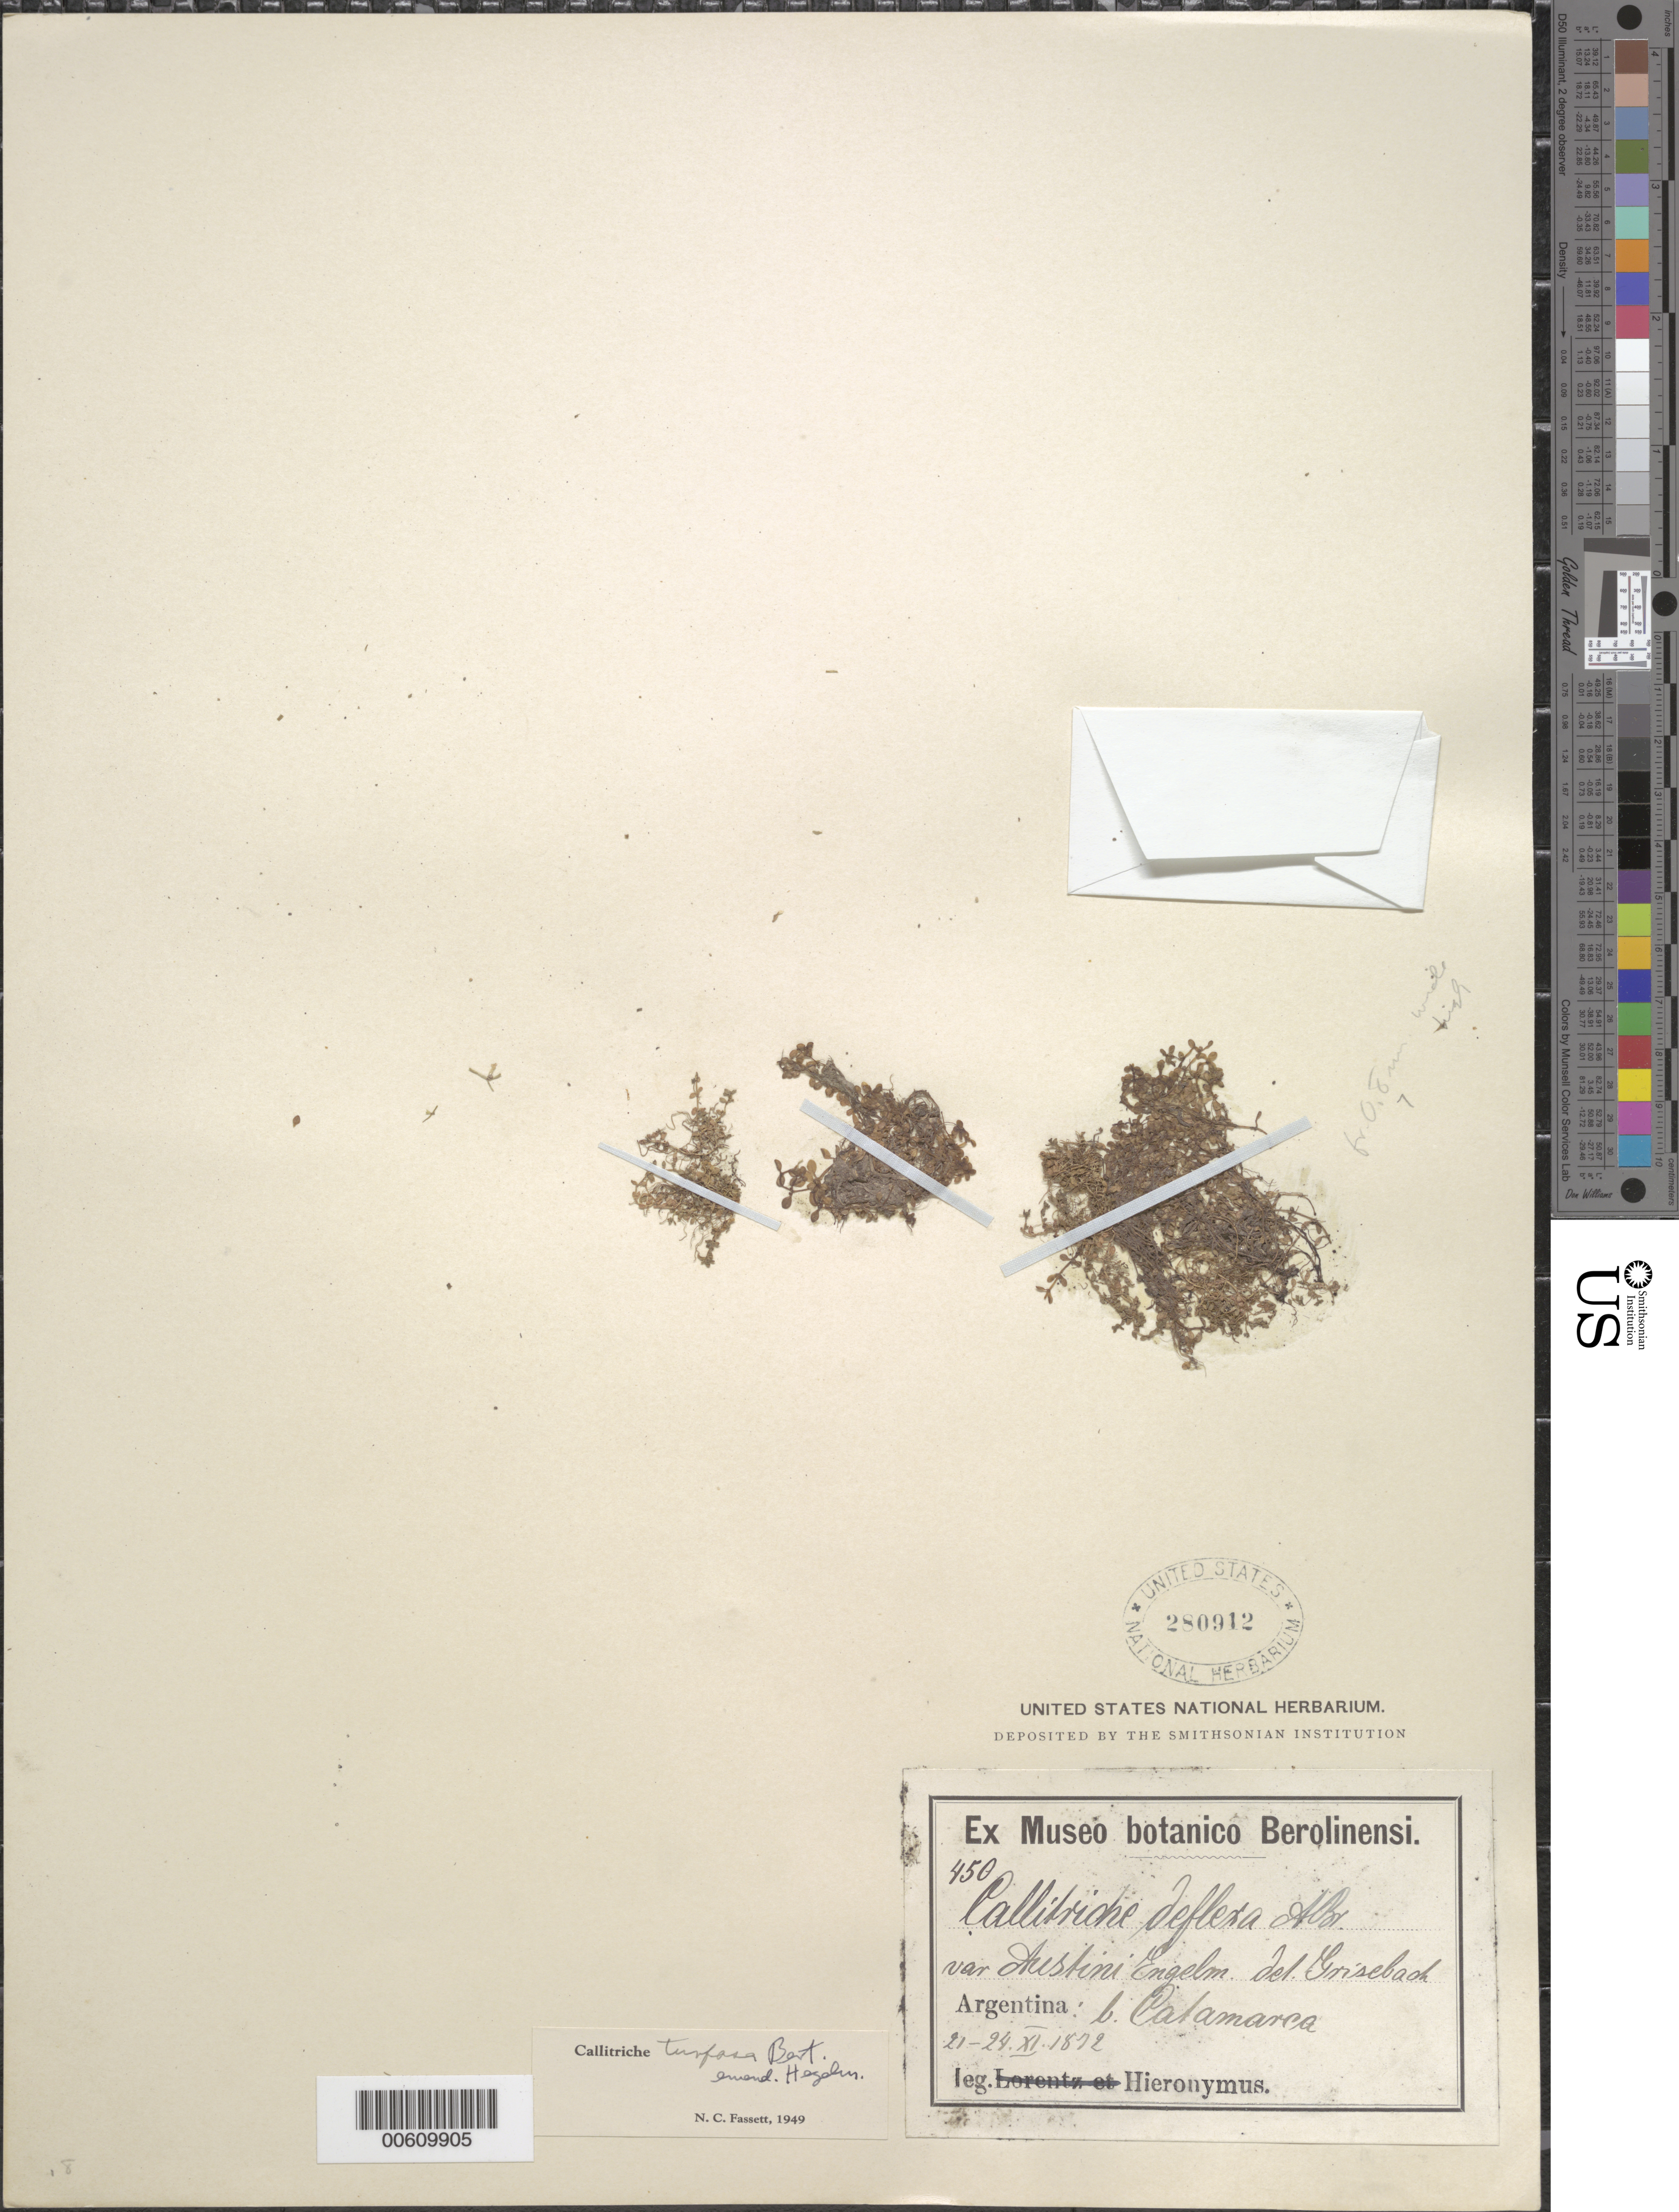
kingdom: Plantae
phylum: Tracheophyta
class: Magnoliopsida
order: Lamiales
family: Plantaginaceae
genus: Callitriche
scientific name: Callitriche turfosa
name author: Bertero ex Hegelm.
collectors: G. H. Hieronymus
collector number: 450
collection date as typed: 21 Nov 1872 to 24 Nov 1872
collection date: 1872-11-21/1872-11-24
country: Argentina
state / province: Catamarca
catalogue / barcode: US 280912